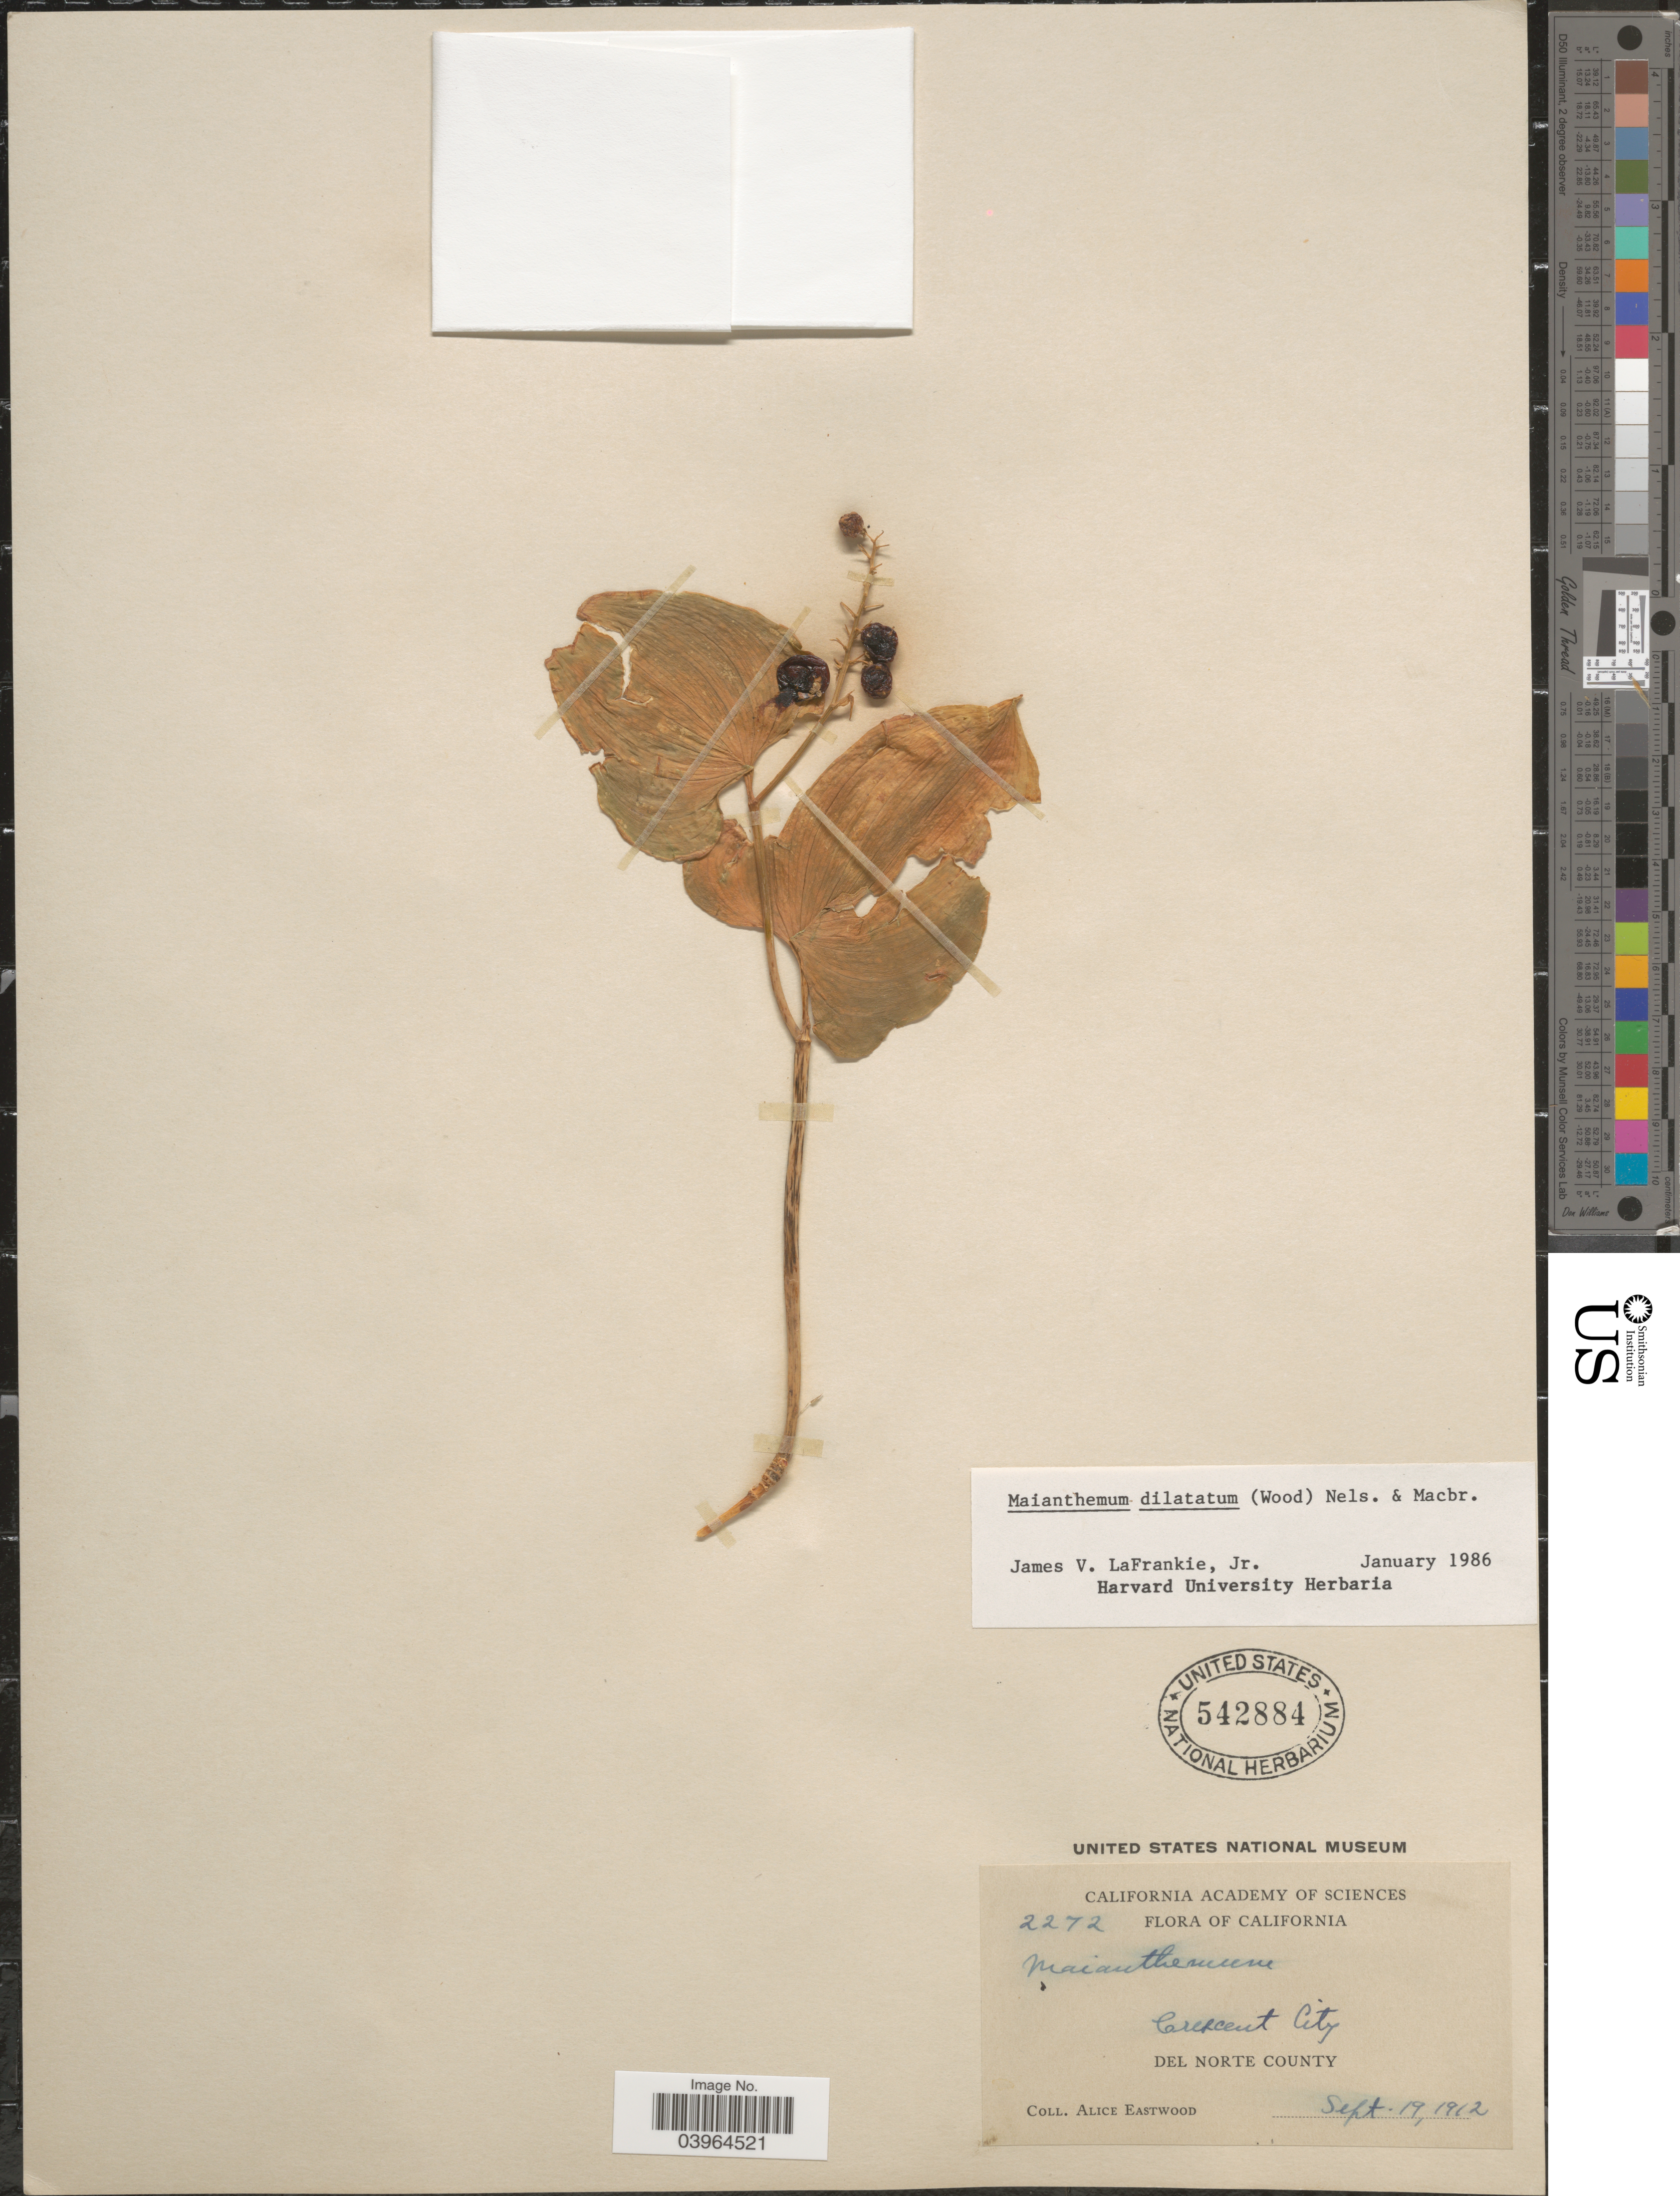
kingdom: Plantae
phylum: Tracheophyta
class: Liliopsida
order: Asparagales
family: Asparagaceae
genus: Maianthemum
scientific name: Maianthemum dilatatum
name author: (Alph. Wood) A. Nelson & J.F. Macbr.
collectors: A. Eastwood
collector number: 2272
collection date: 1912-09-19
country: United States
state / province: California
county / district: Del Norte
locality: Crescent City. Del Norte County.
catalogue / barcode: US 542884